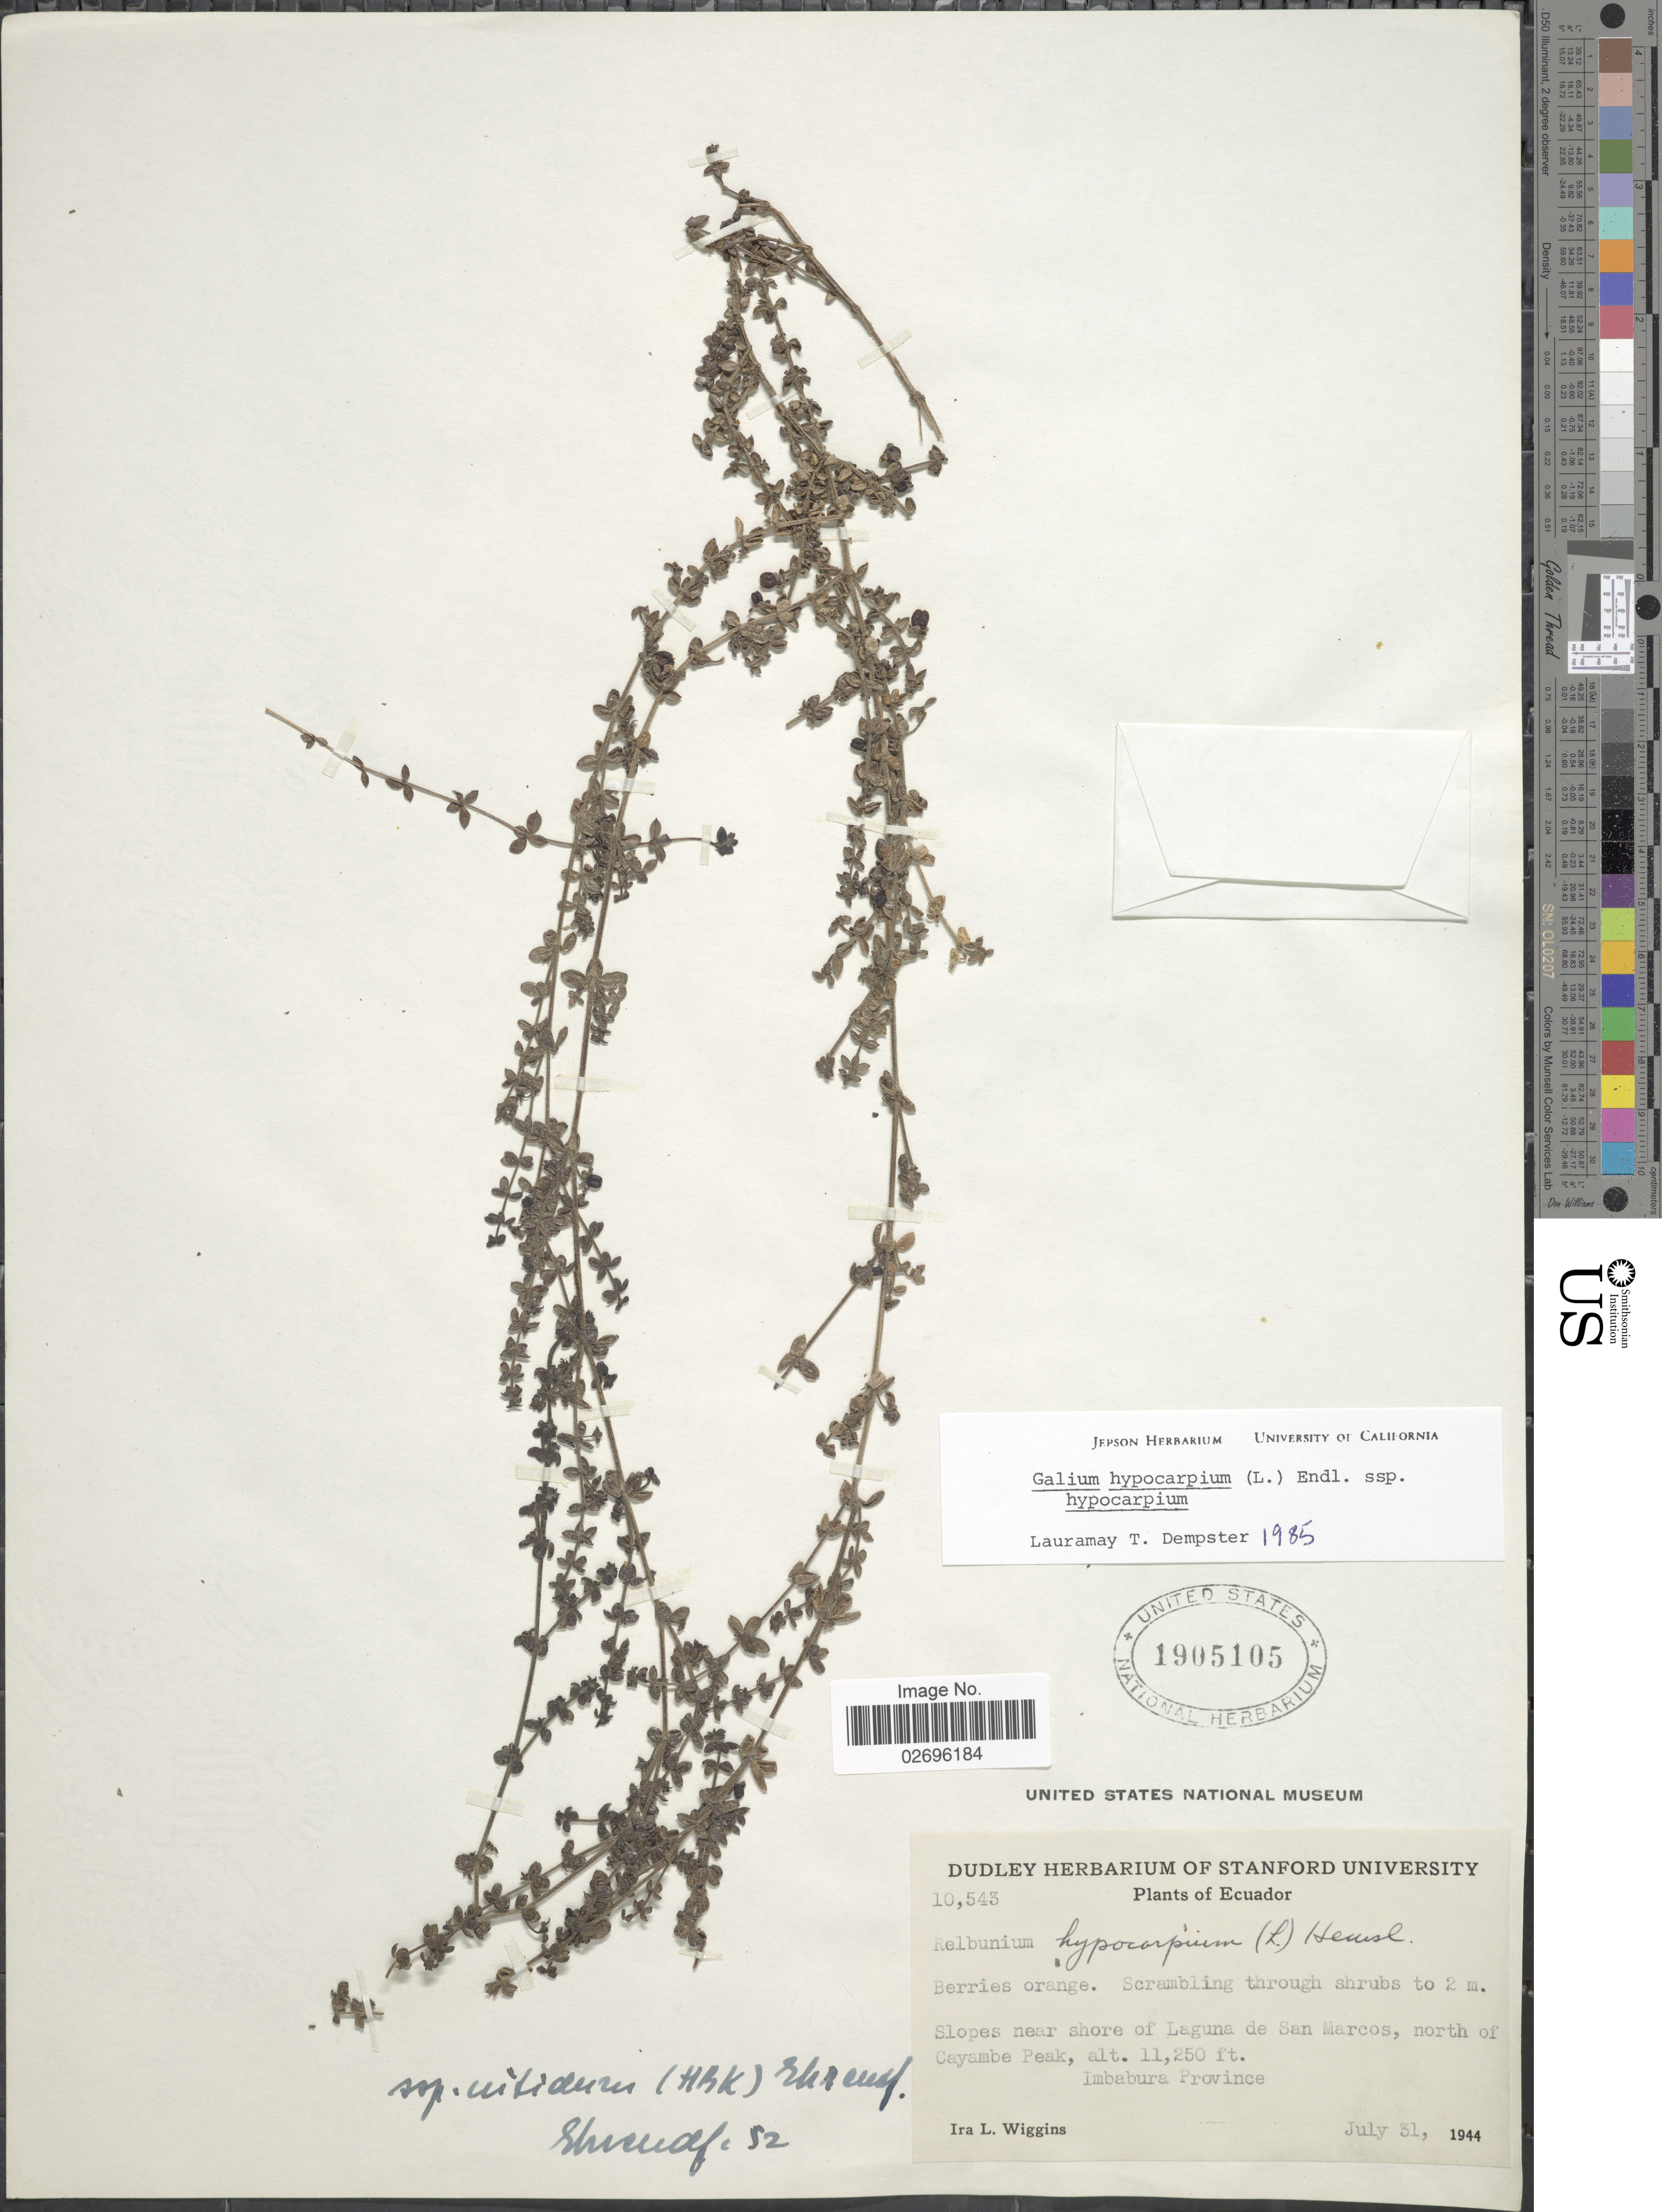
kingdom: Plantae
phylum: Tracheophyta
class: Magnoliopsida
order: Gentianales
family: Rubiaceae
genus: Galium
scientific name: Galium hypocarpium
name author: (L.) Endl. ex Griseb.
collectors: I. L. Wiggins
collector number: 10543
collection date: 1944-07-31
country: Ecuador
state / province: Imbabura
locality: Slopes near shore of Laguna de San Marcos, north of Cayambe Peak.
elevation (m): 3429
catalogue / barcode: US 1905105